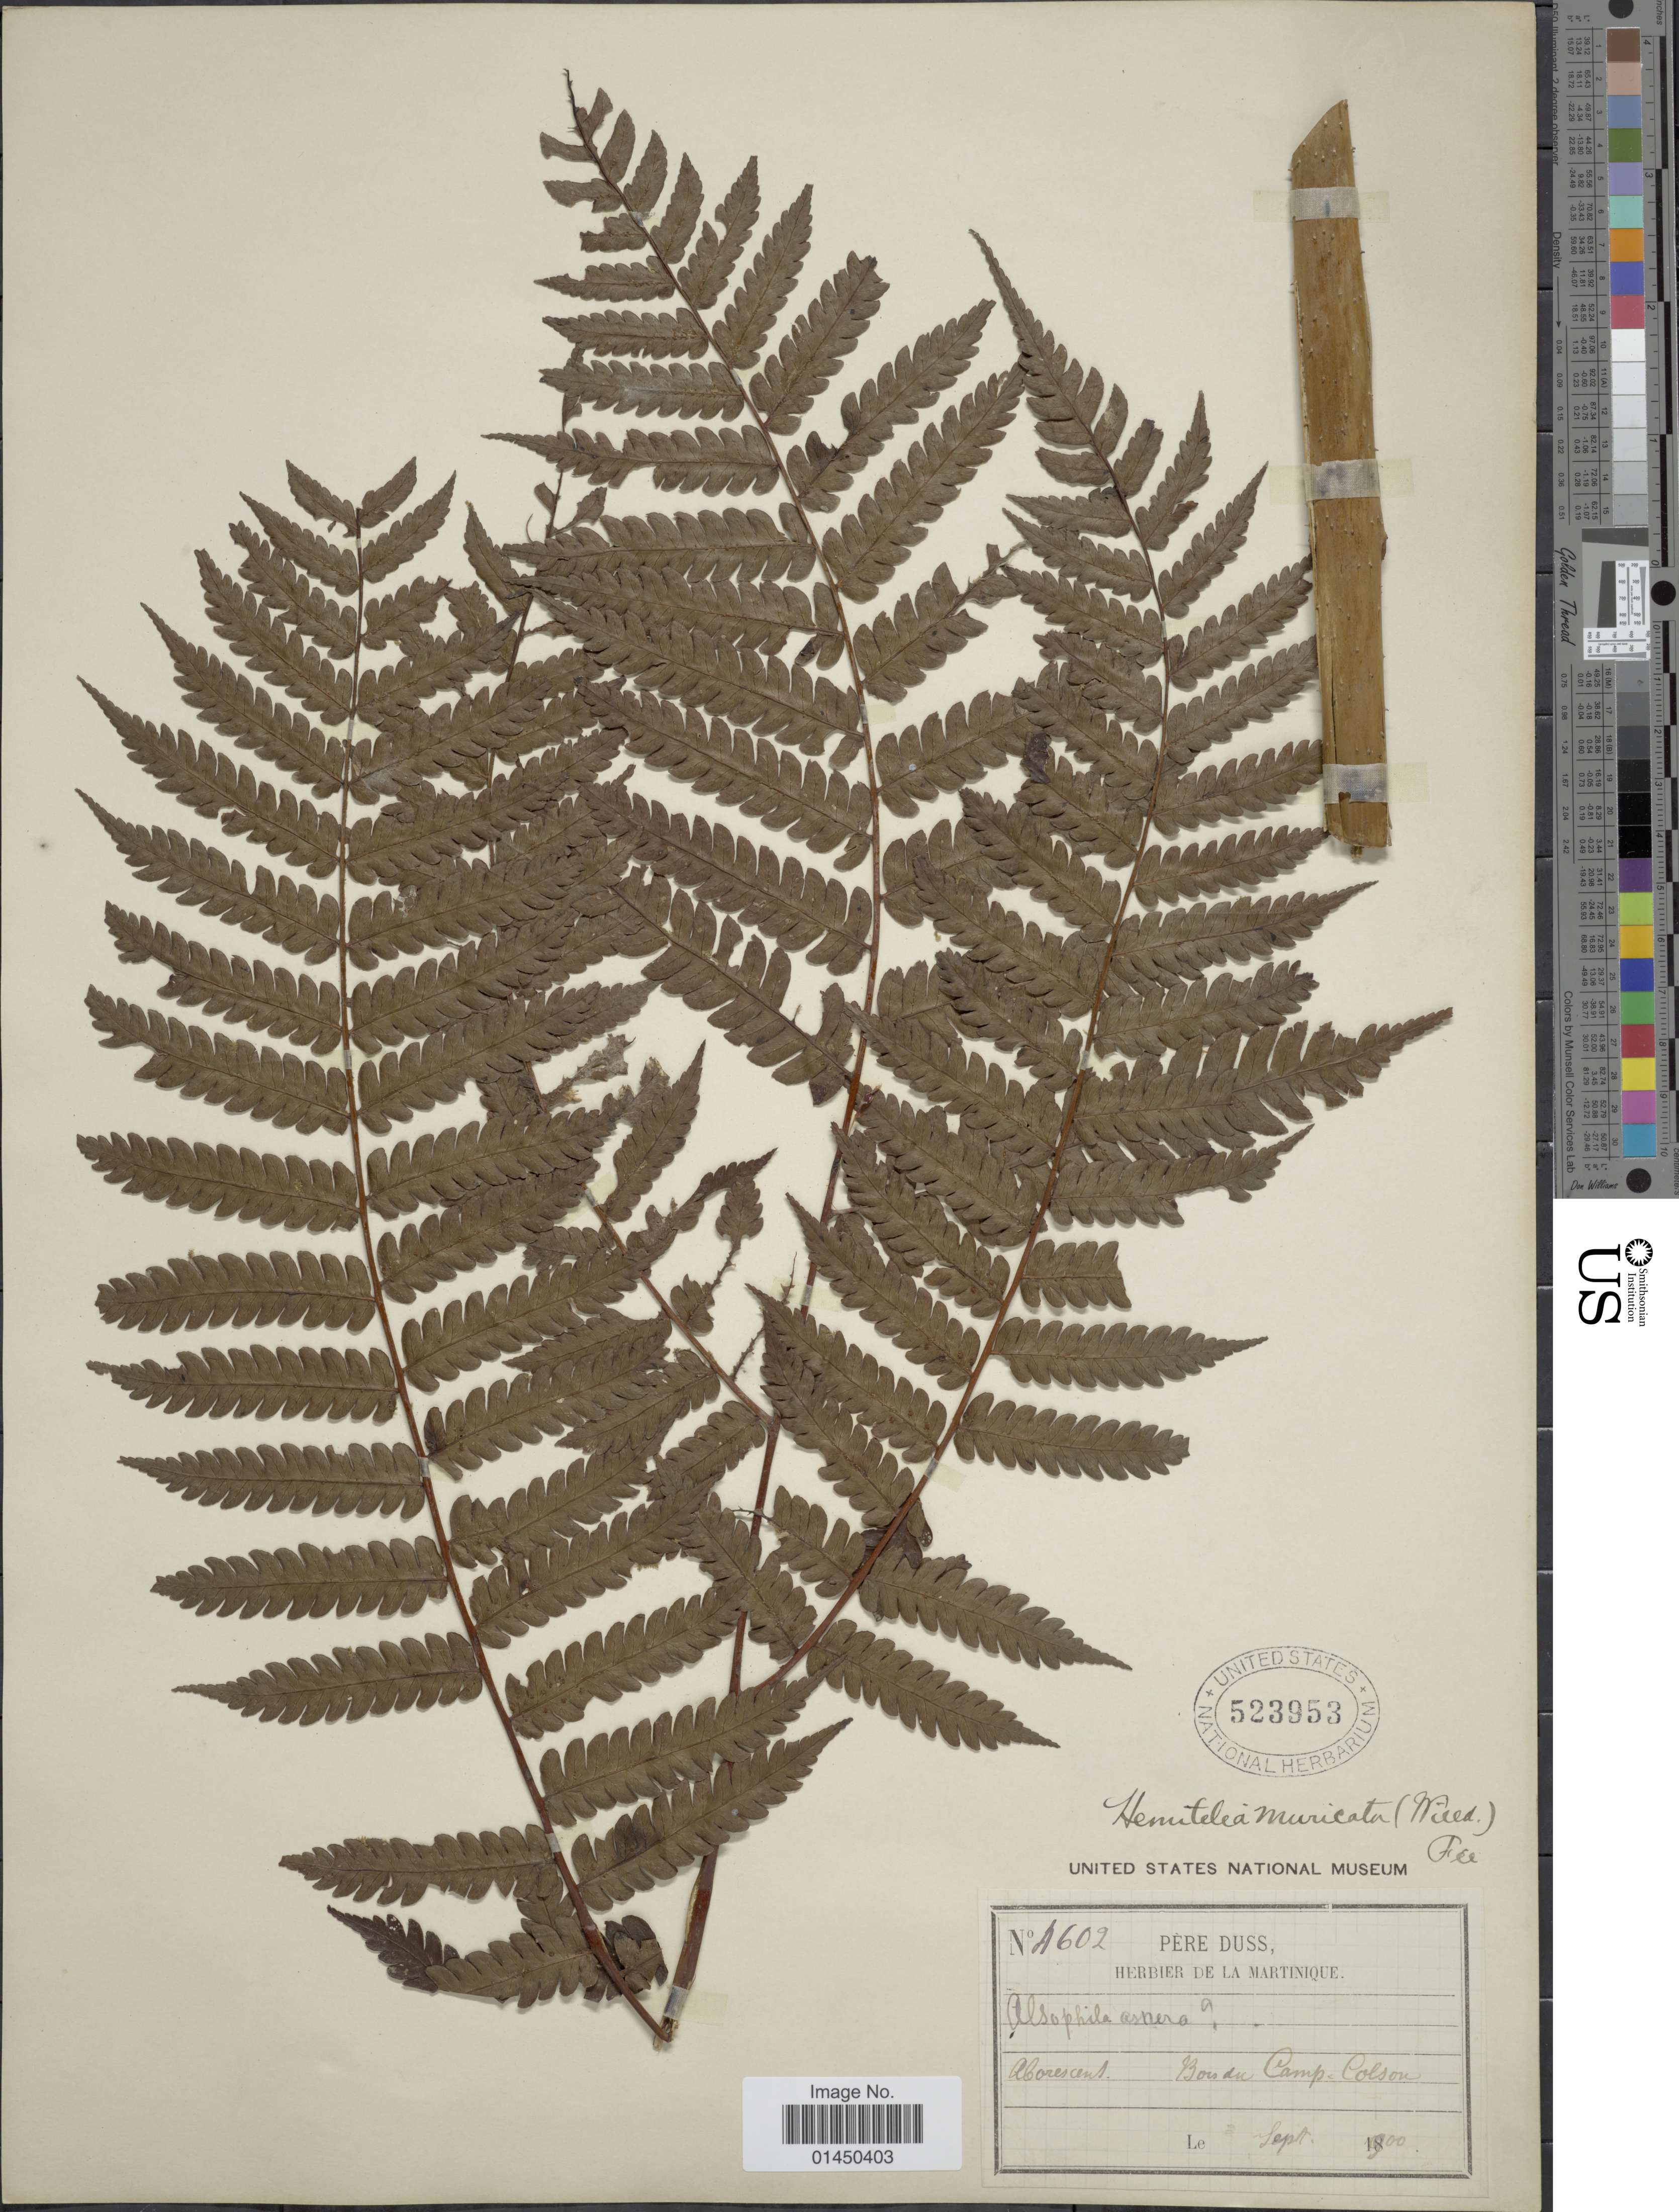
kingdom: Plantae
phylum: Tracheophyta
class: Polypodiopsida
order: Cyatheales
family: Cyatheaceae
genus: Cyathea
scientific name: Cyathea muricata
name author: (Willd.) Fée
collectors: Père Duss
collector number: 4602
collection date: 1900-09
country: Martinique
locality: De la Martinique, Bois du Camp Colson.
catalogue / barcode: US 523953